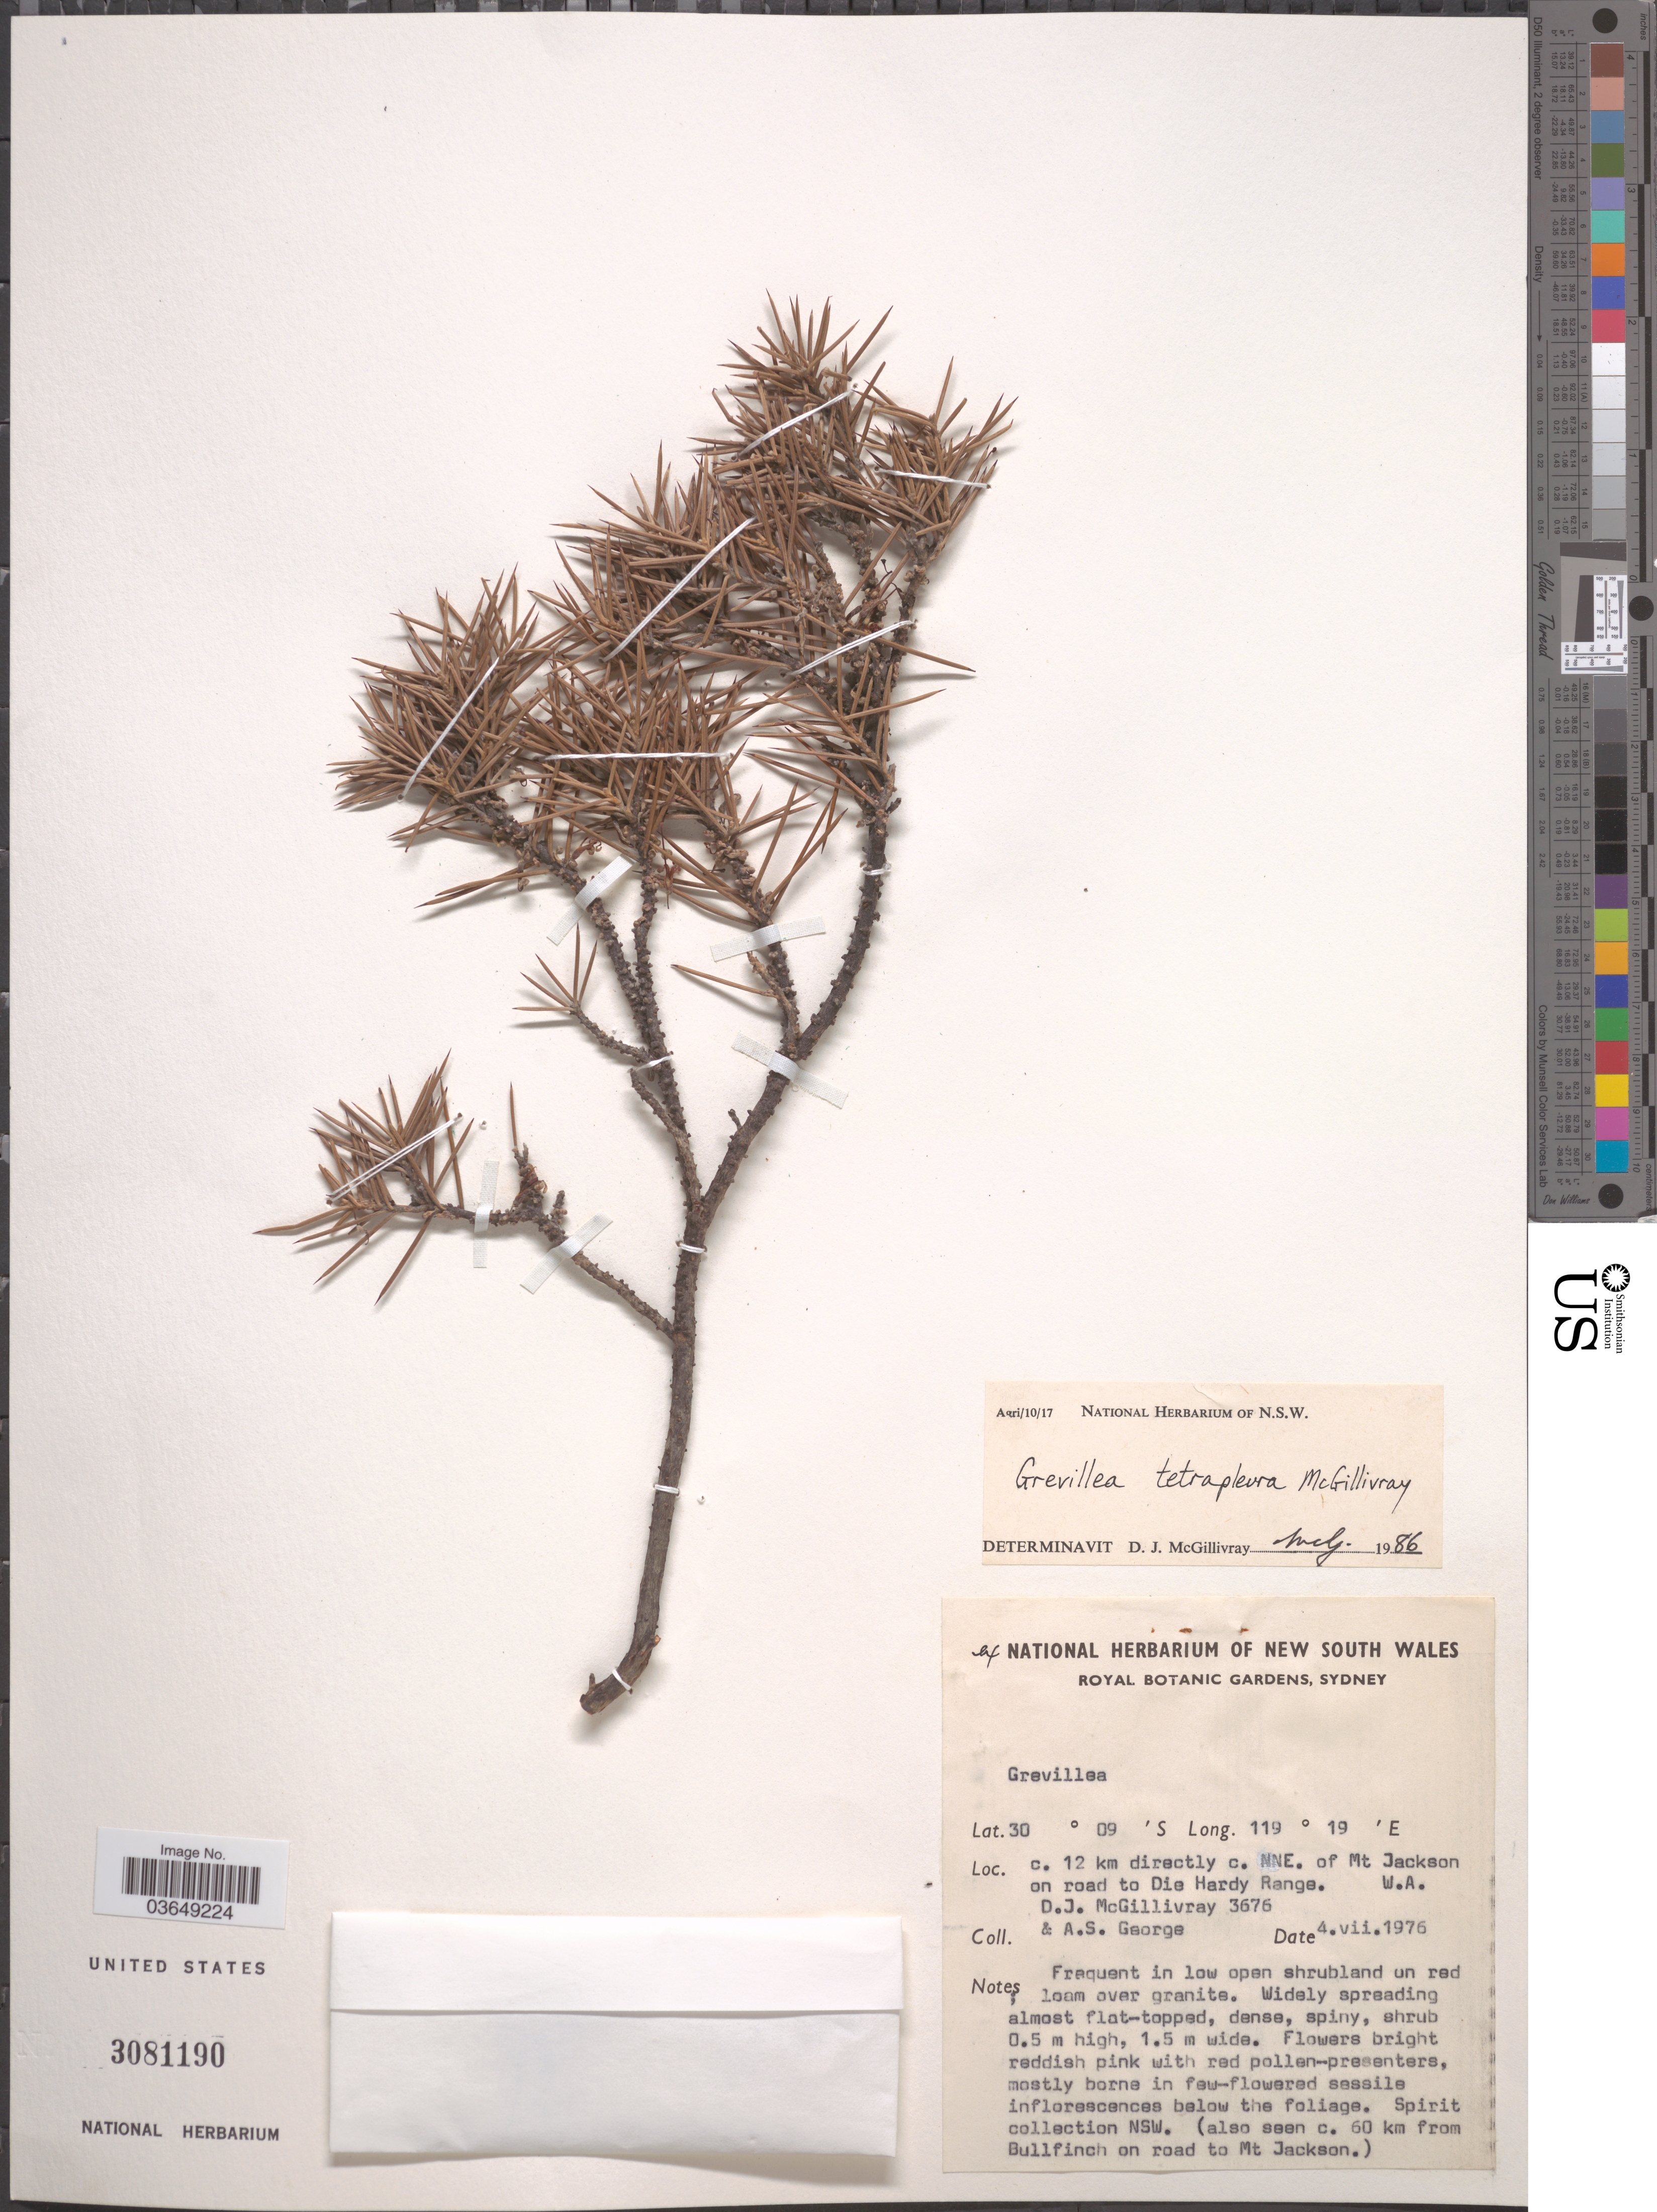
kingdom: Plantae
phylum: Tracheophyta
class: Magnoliopsida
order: Proteales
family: Proteaceae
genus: Grevillea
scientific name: Grevillea tetrapleura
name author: McGill.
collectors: D. J. McGillivray & A. S. George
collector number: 3676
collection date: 1976-07-04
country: Australia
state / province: Western Australia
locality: C. 12 km directly c. NNE. of Mt Jackson on road to Die Hardy Range.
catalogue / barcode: US 3081190